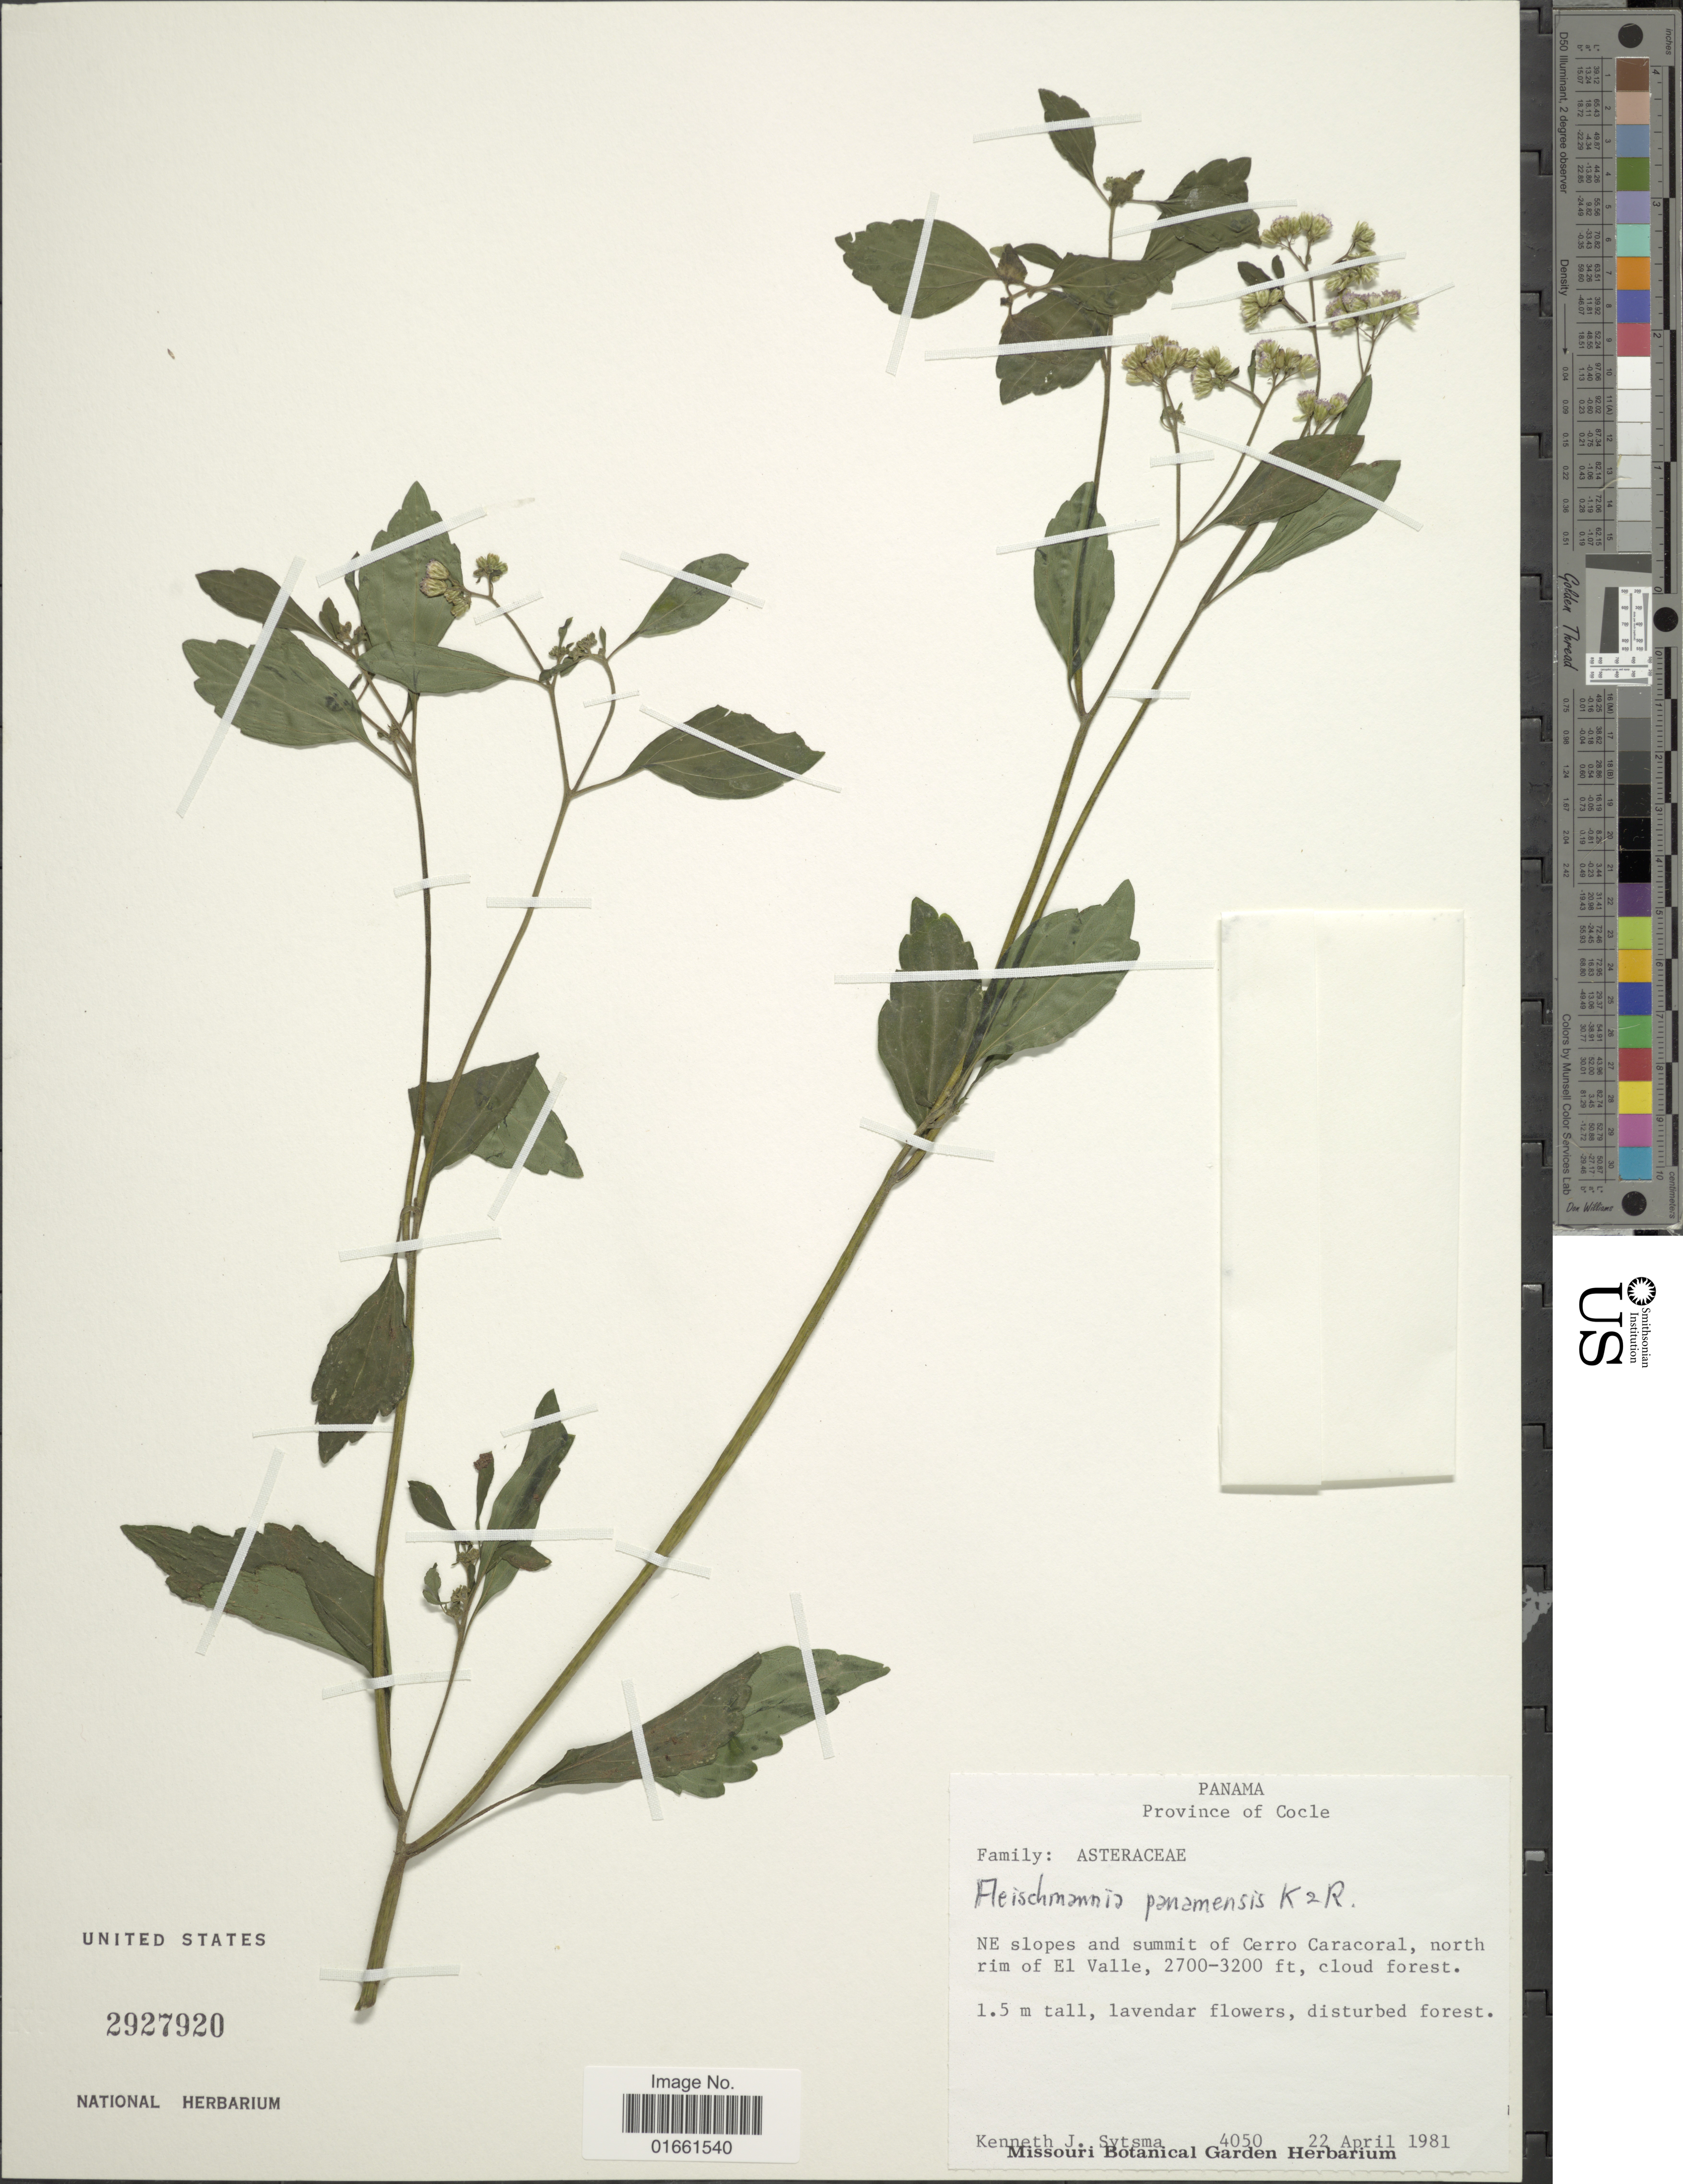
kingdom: Plantae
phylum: Tracheophyta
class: Magnoliopsida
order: Asterales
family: Asteraceae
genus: Fleischmannia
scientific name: Fleischmannia panamensis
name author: R.M. King & H. Rob.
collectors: K. J. Sytsma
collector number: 4050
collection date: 1981-04-22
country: Panama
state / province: Coclé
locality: NE slopes and summit of Cerro Caracoral, north rim of El Valle.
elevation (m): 823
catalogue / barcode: US 2927920